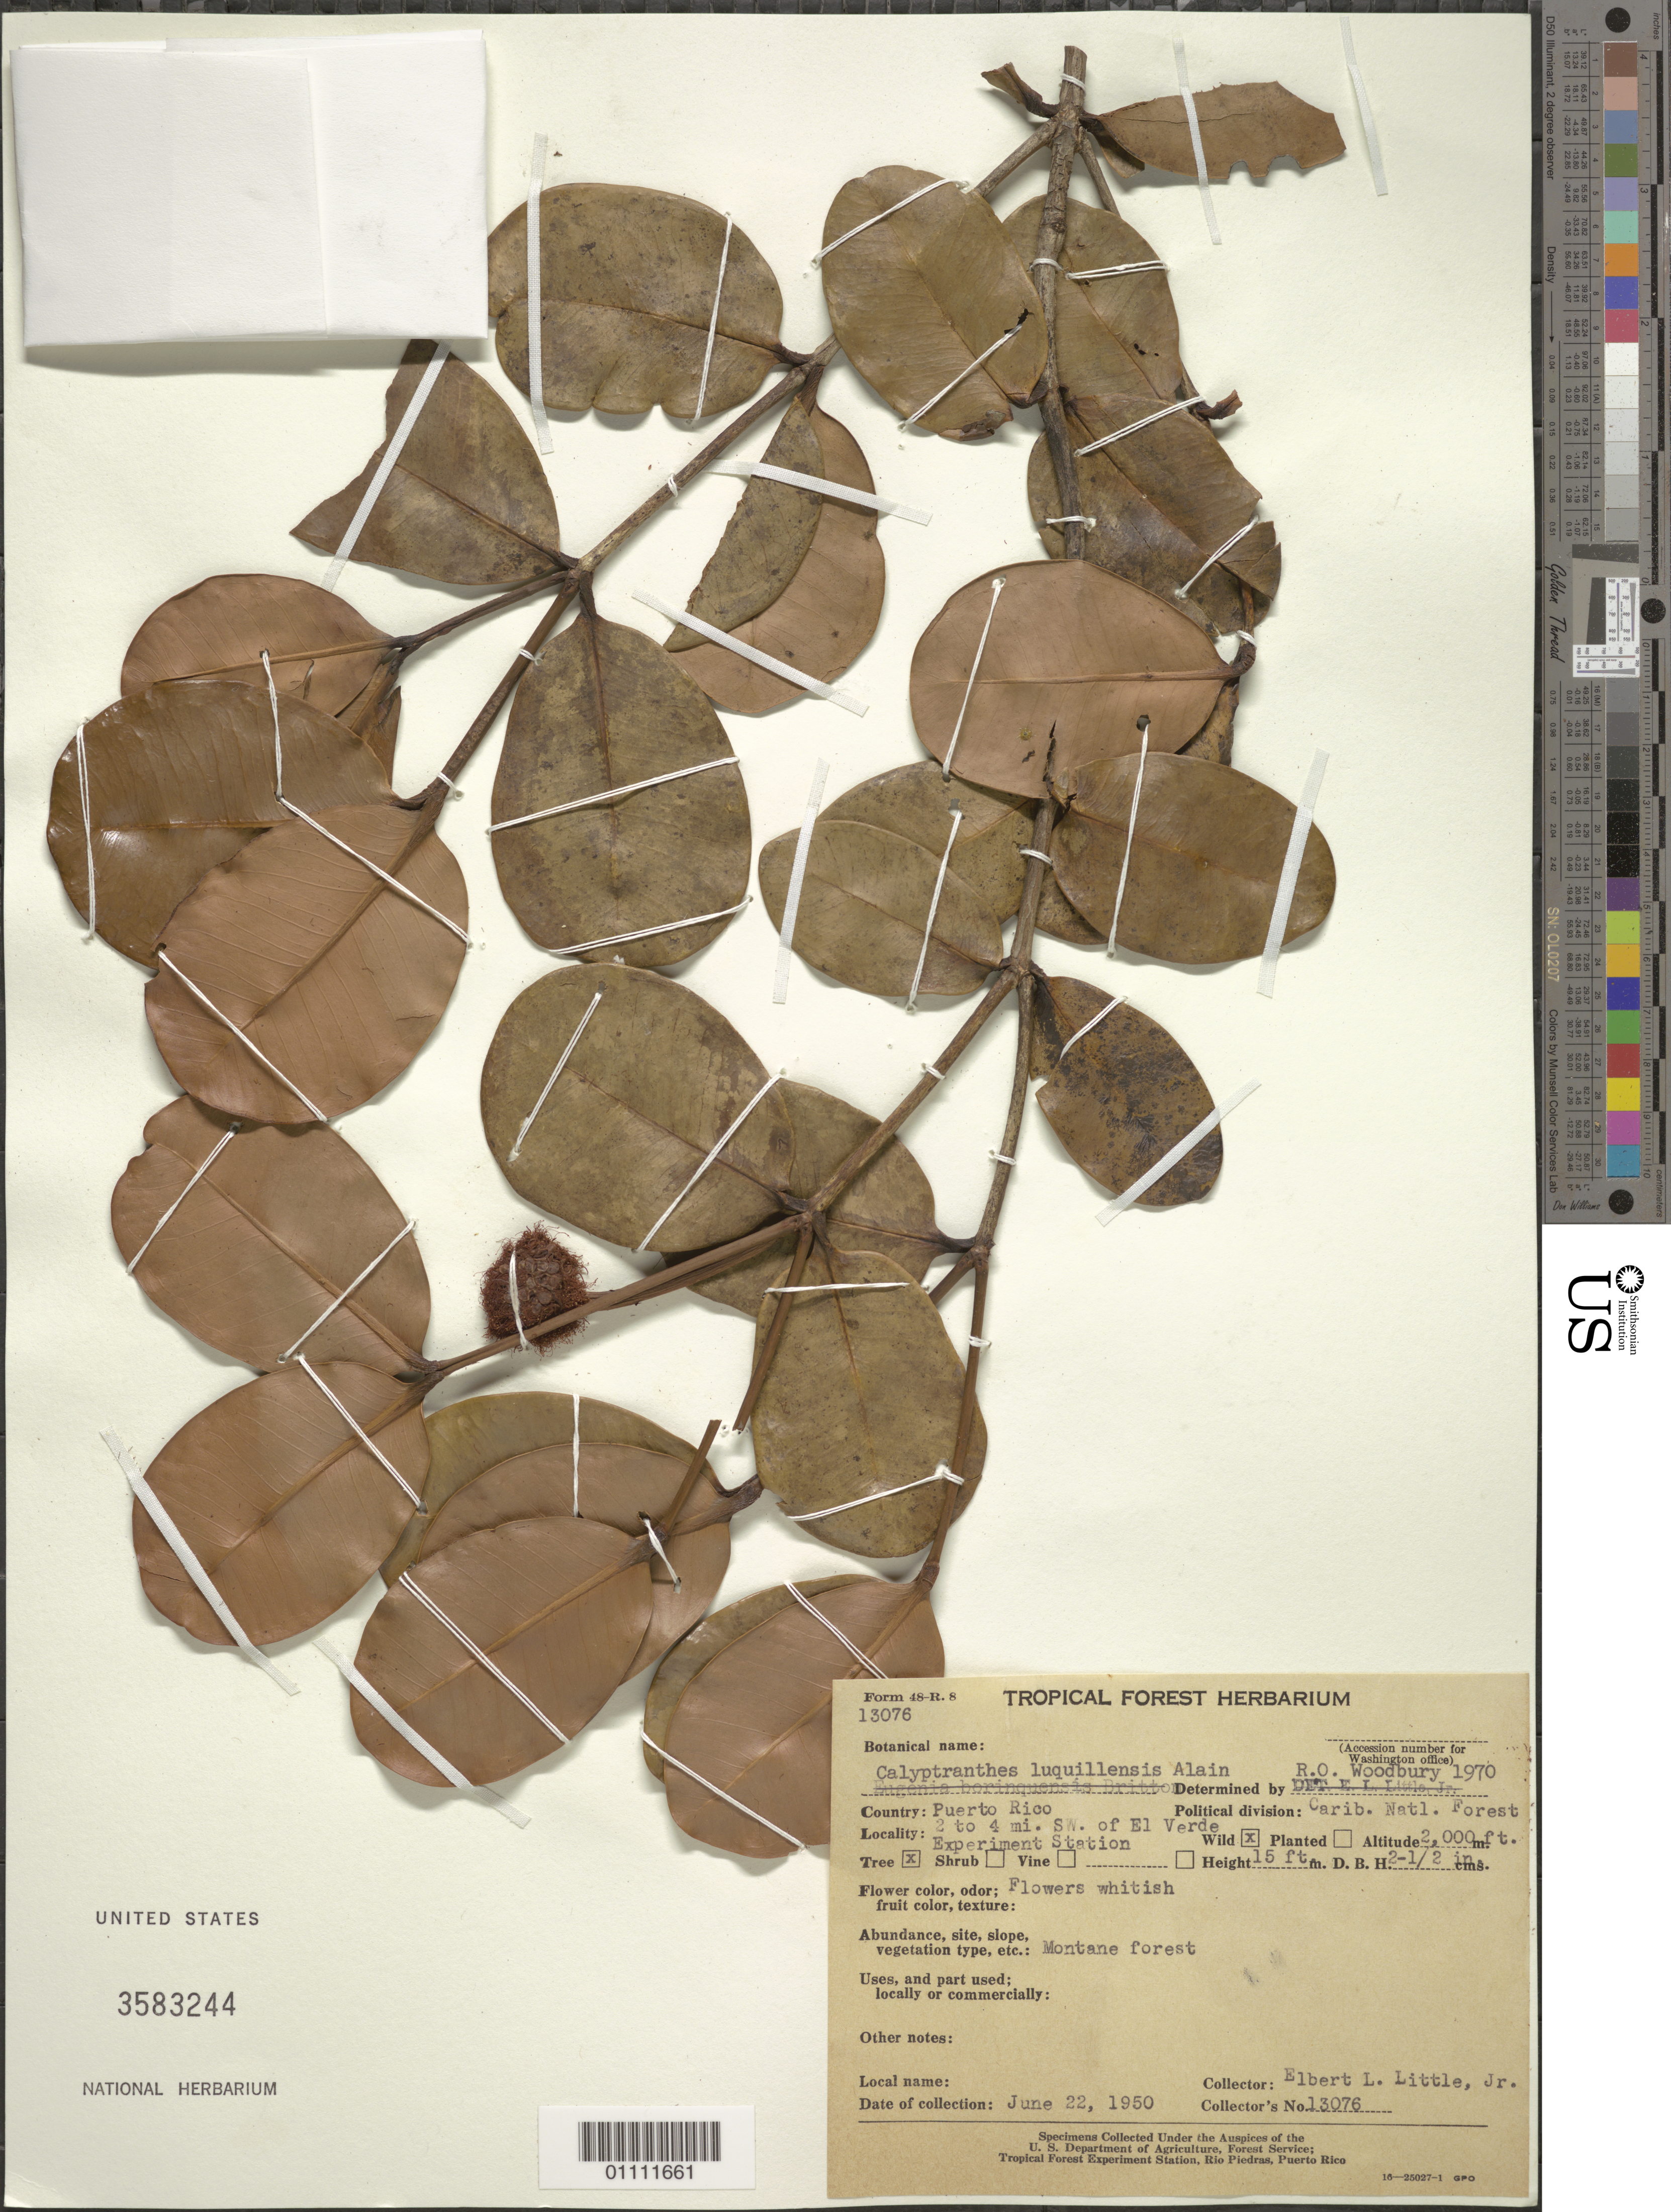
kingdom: Plantae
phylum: Tracheophyta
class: Magnoliopsida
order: Myrtales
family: Myrtaceae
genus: Myrcia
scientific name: Myrcia luquillensis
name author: (Alain) E. Lucas & A.R. Lourenço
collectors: E. L. Little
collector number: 13076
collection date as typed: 22 Jun 1950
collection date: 1950-06-22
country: Puerto Rico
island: Puerto Rico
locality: Carib. Natl. Forest, 2-4 miles SW of El Verde Expt. Station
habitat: Montane forest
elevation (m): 610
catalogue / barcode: US 3583244